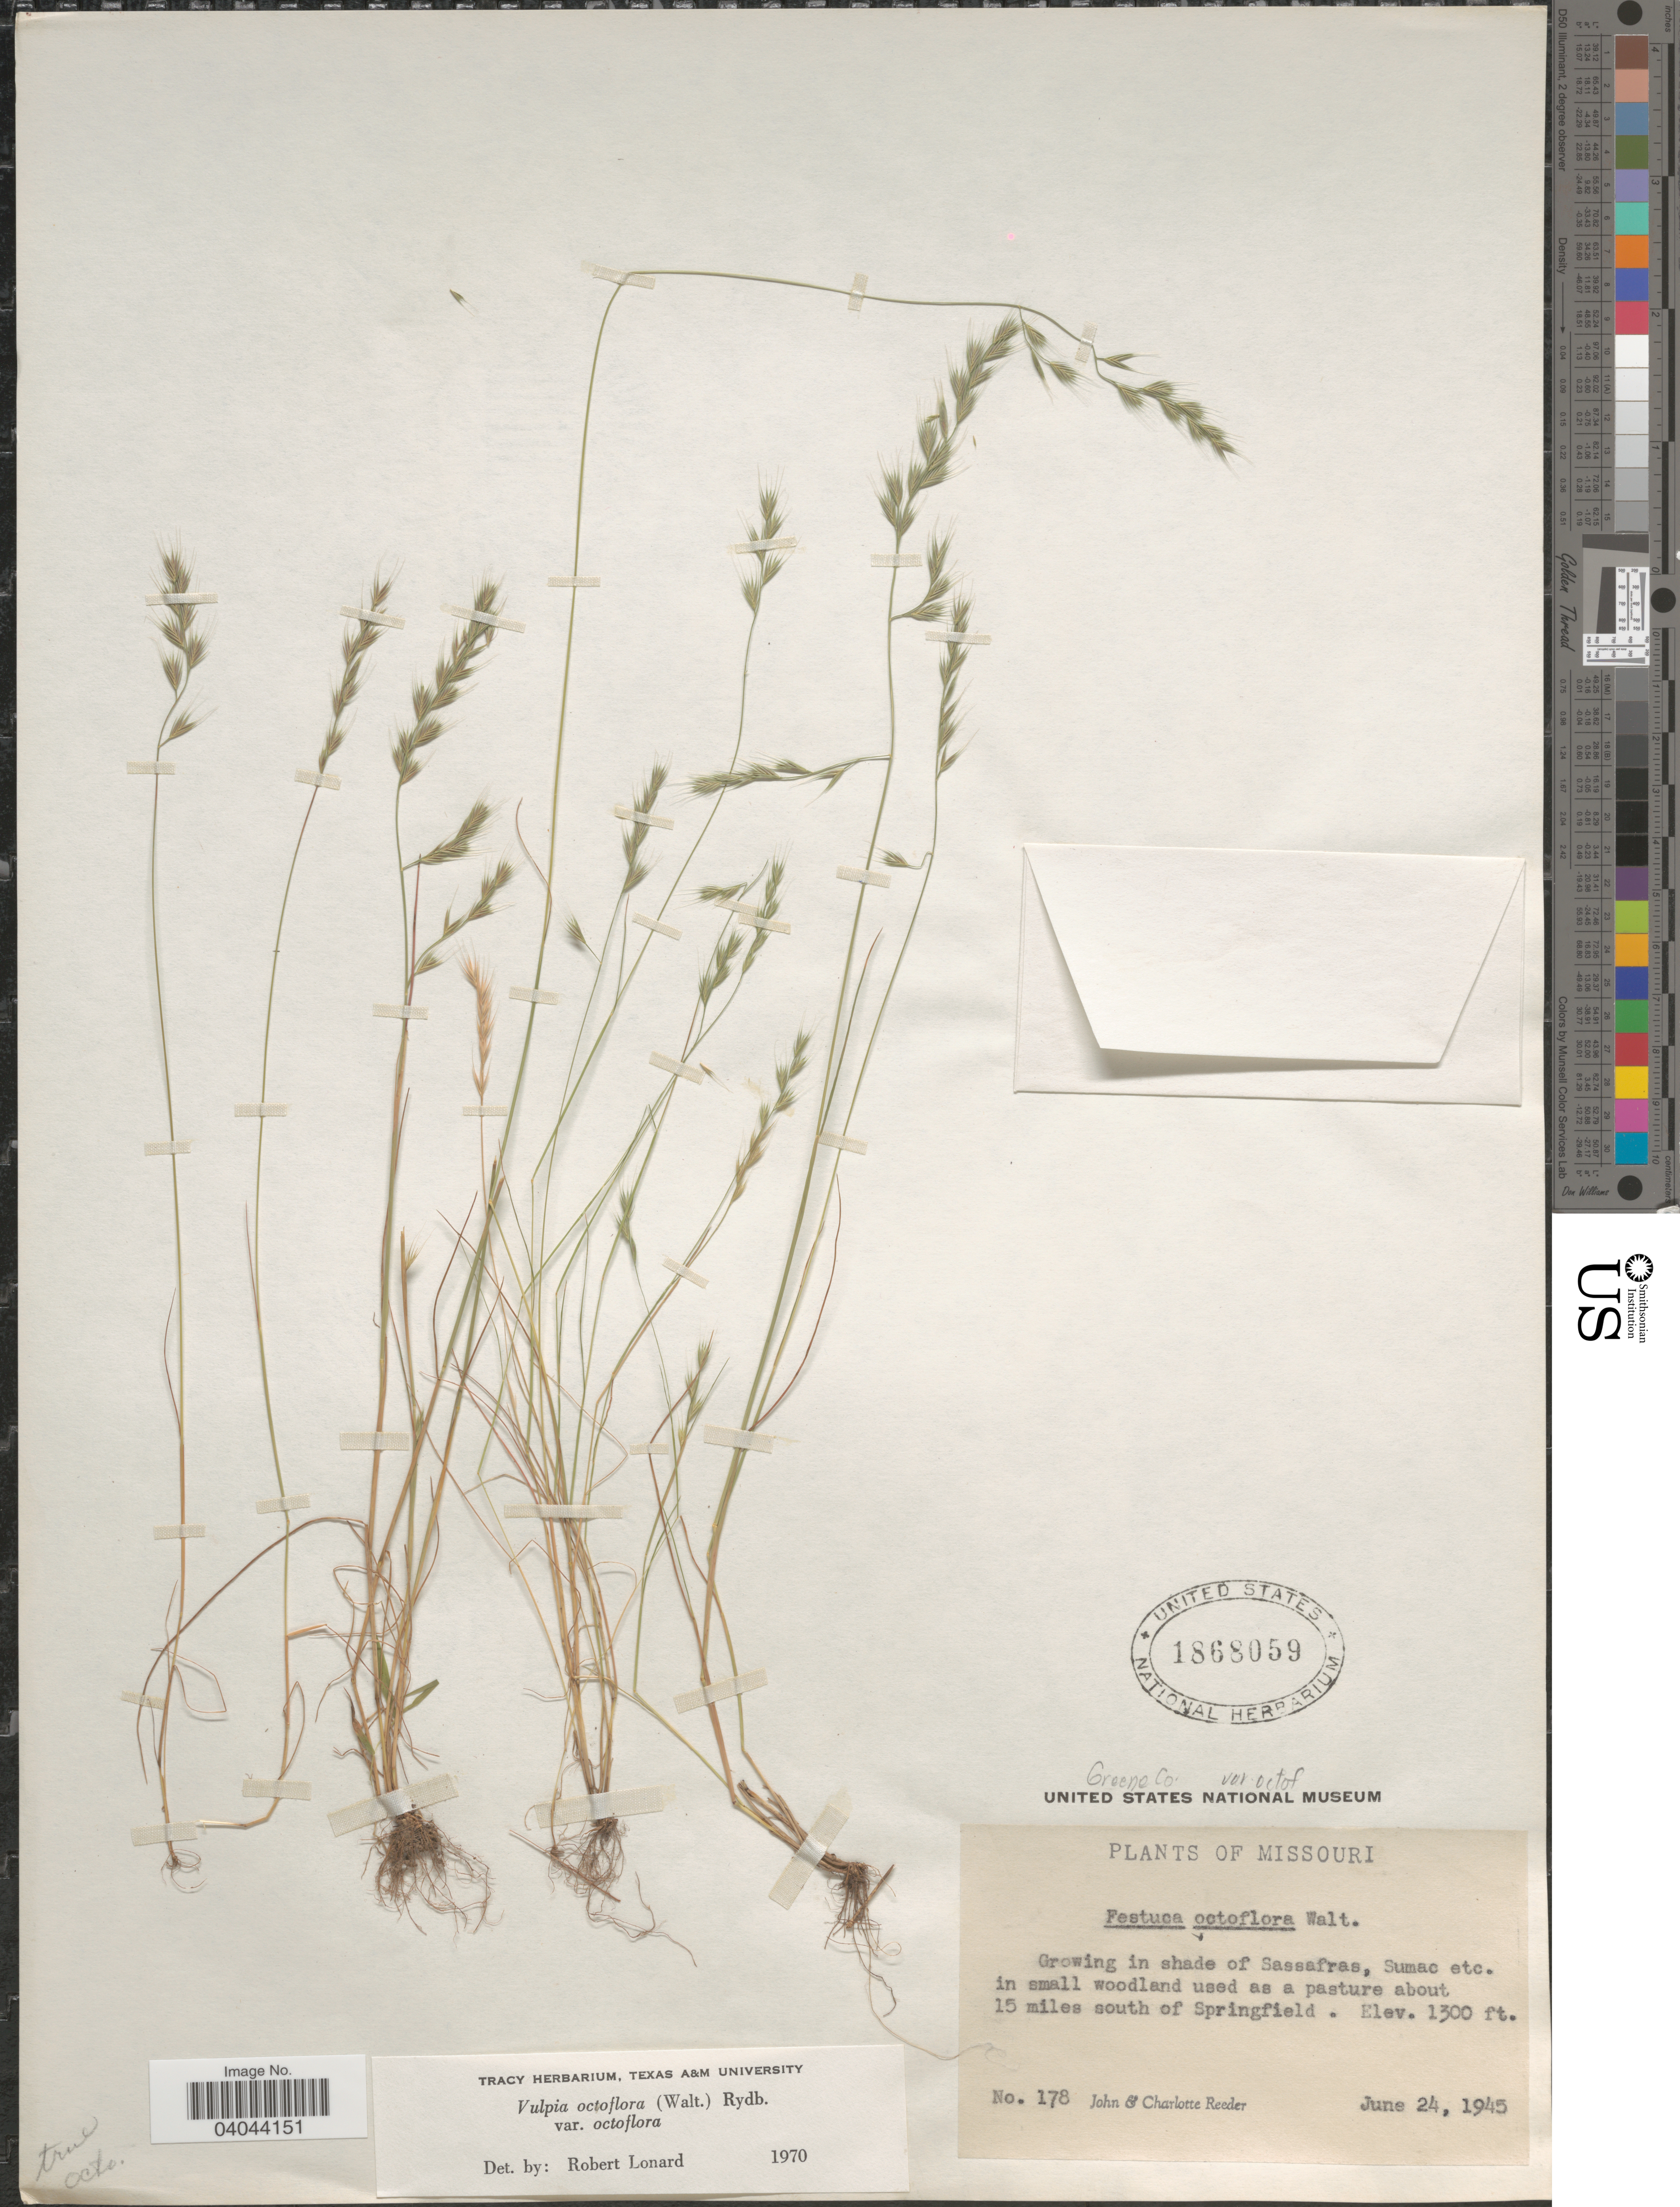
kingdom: Plantae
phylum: Tracheophyta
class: Liliopsida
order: Poales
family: Poaceae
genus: Festuca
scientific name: Festuca octoflora var. octoflora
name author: Walter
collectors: J. R. Reeder & C. G. Reeder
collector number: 178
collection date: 1945-06-24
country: United States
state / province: Missouri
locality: Greene Co. About 15 miles south of Springfield.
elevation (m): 396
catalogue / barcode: US 1868059